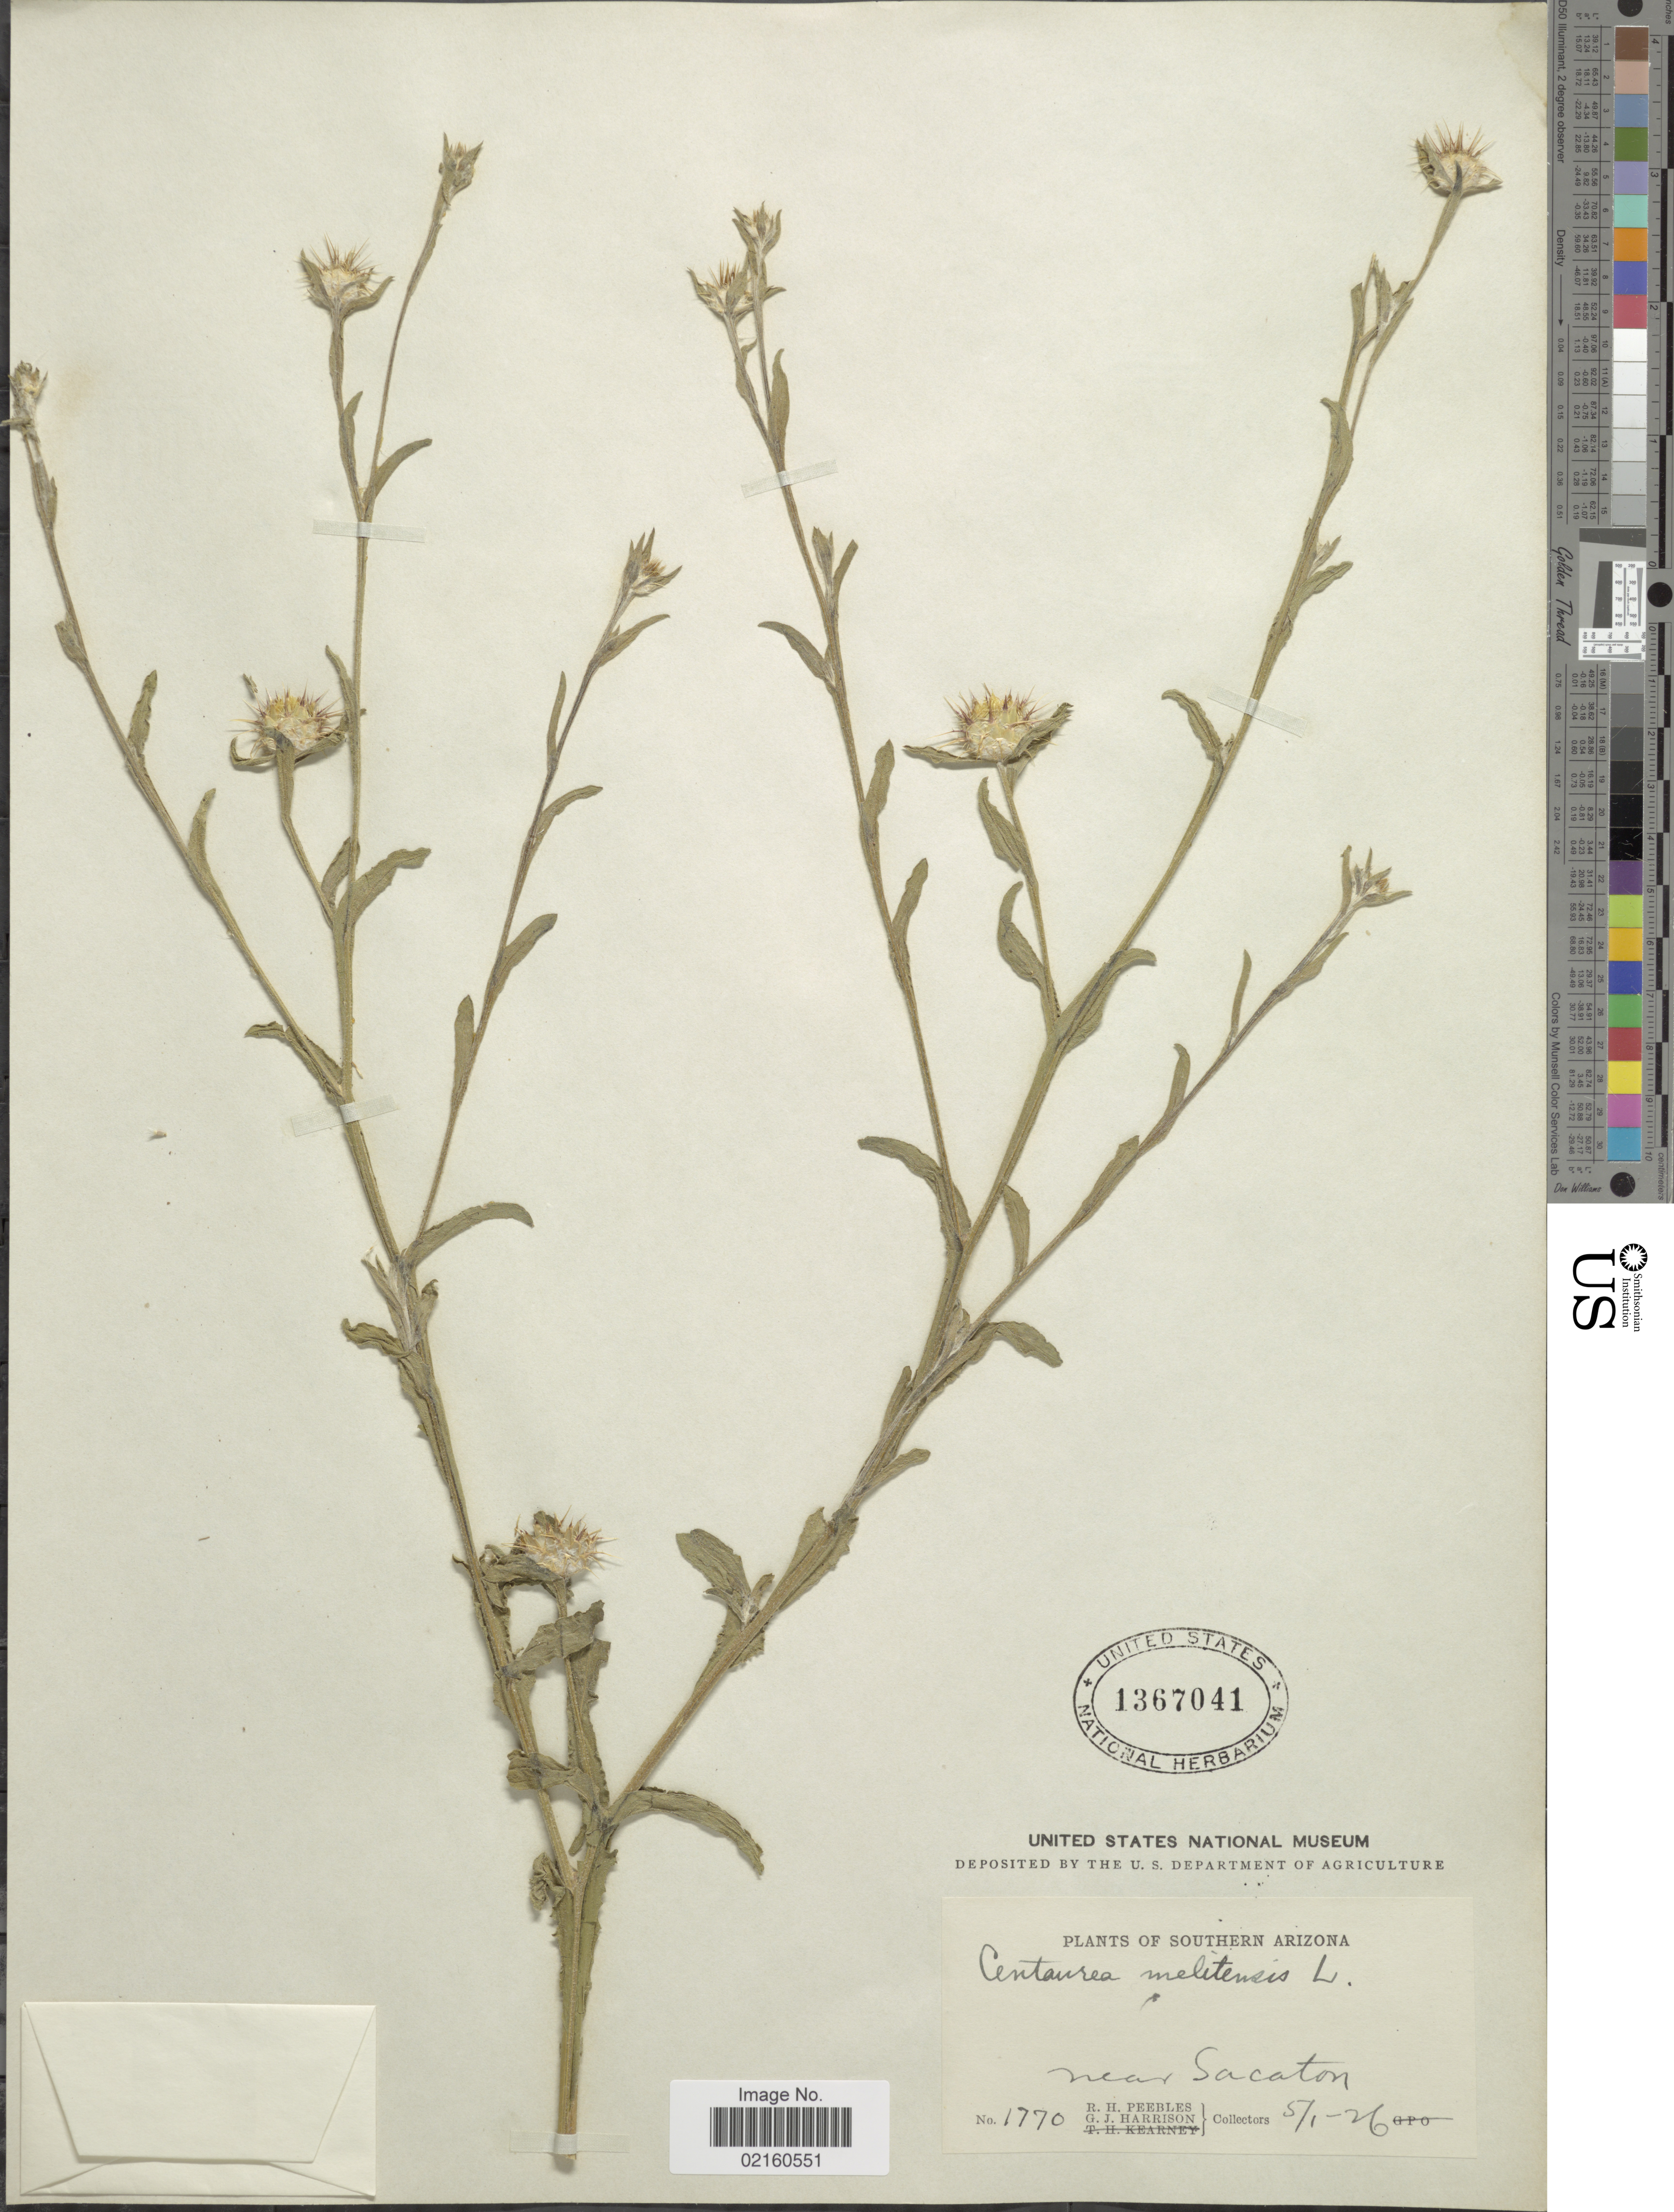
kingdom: Plantae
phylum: Tracheophyta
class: Magnoliopsida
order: Asterales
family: Asteraceae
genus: Centaurea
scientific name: Centaurea melitensis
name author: L.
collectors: R. H. Peebles & G. J. Harrison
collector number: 1770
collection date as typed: Transcribed d/m/y: 1/5/26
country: United States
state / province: Arizona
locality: Southern Arizona, near Sacaton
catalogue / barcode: US 1367041